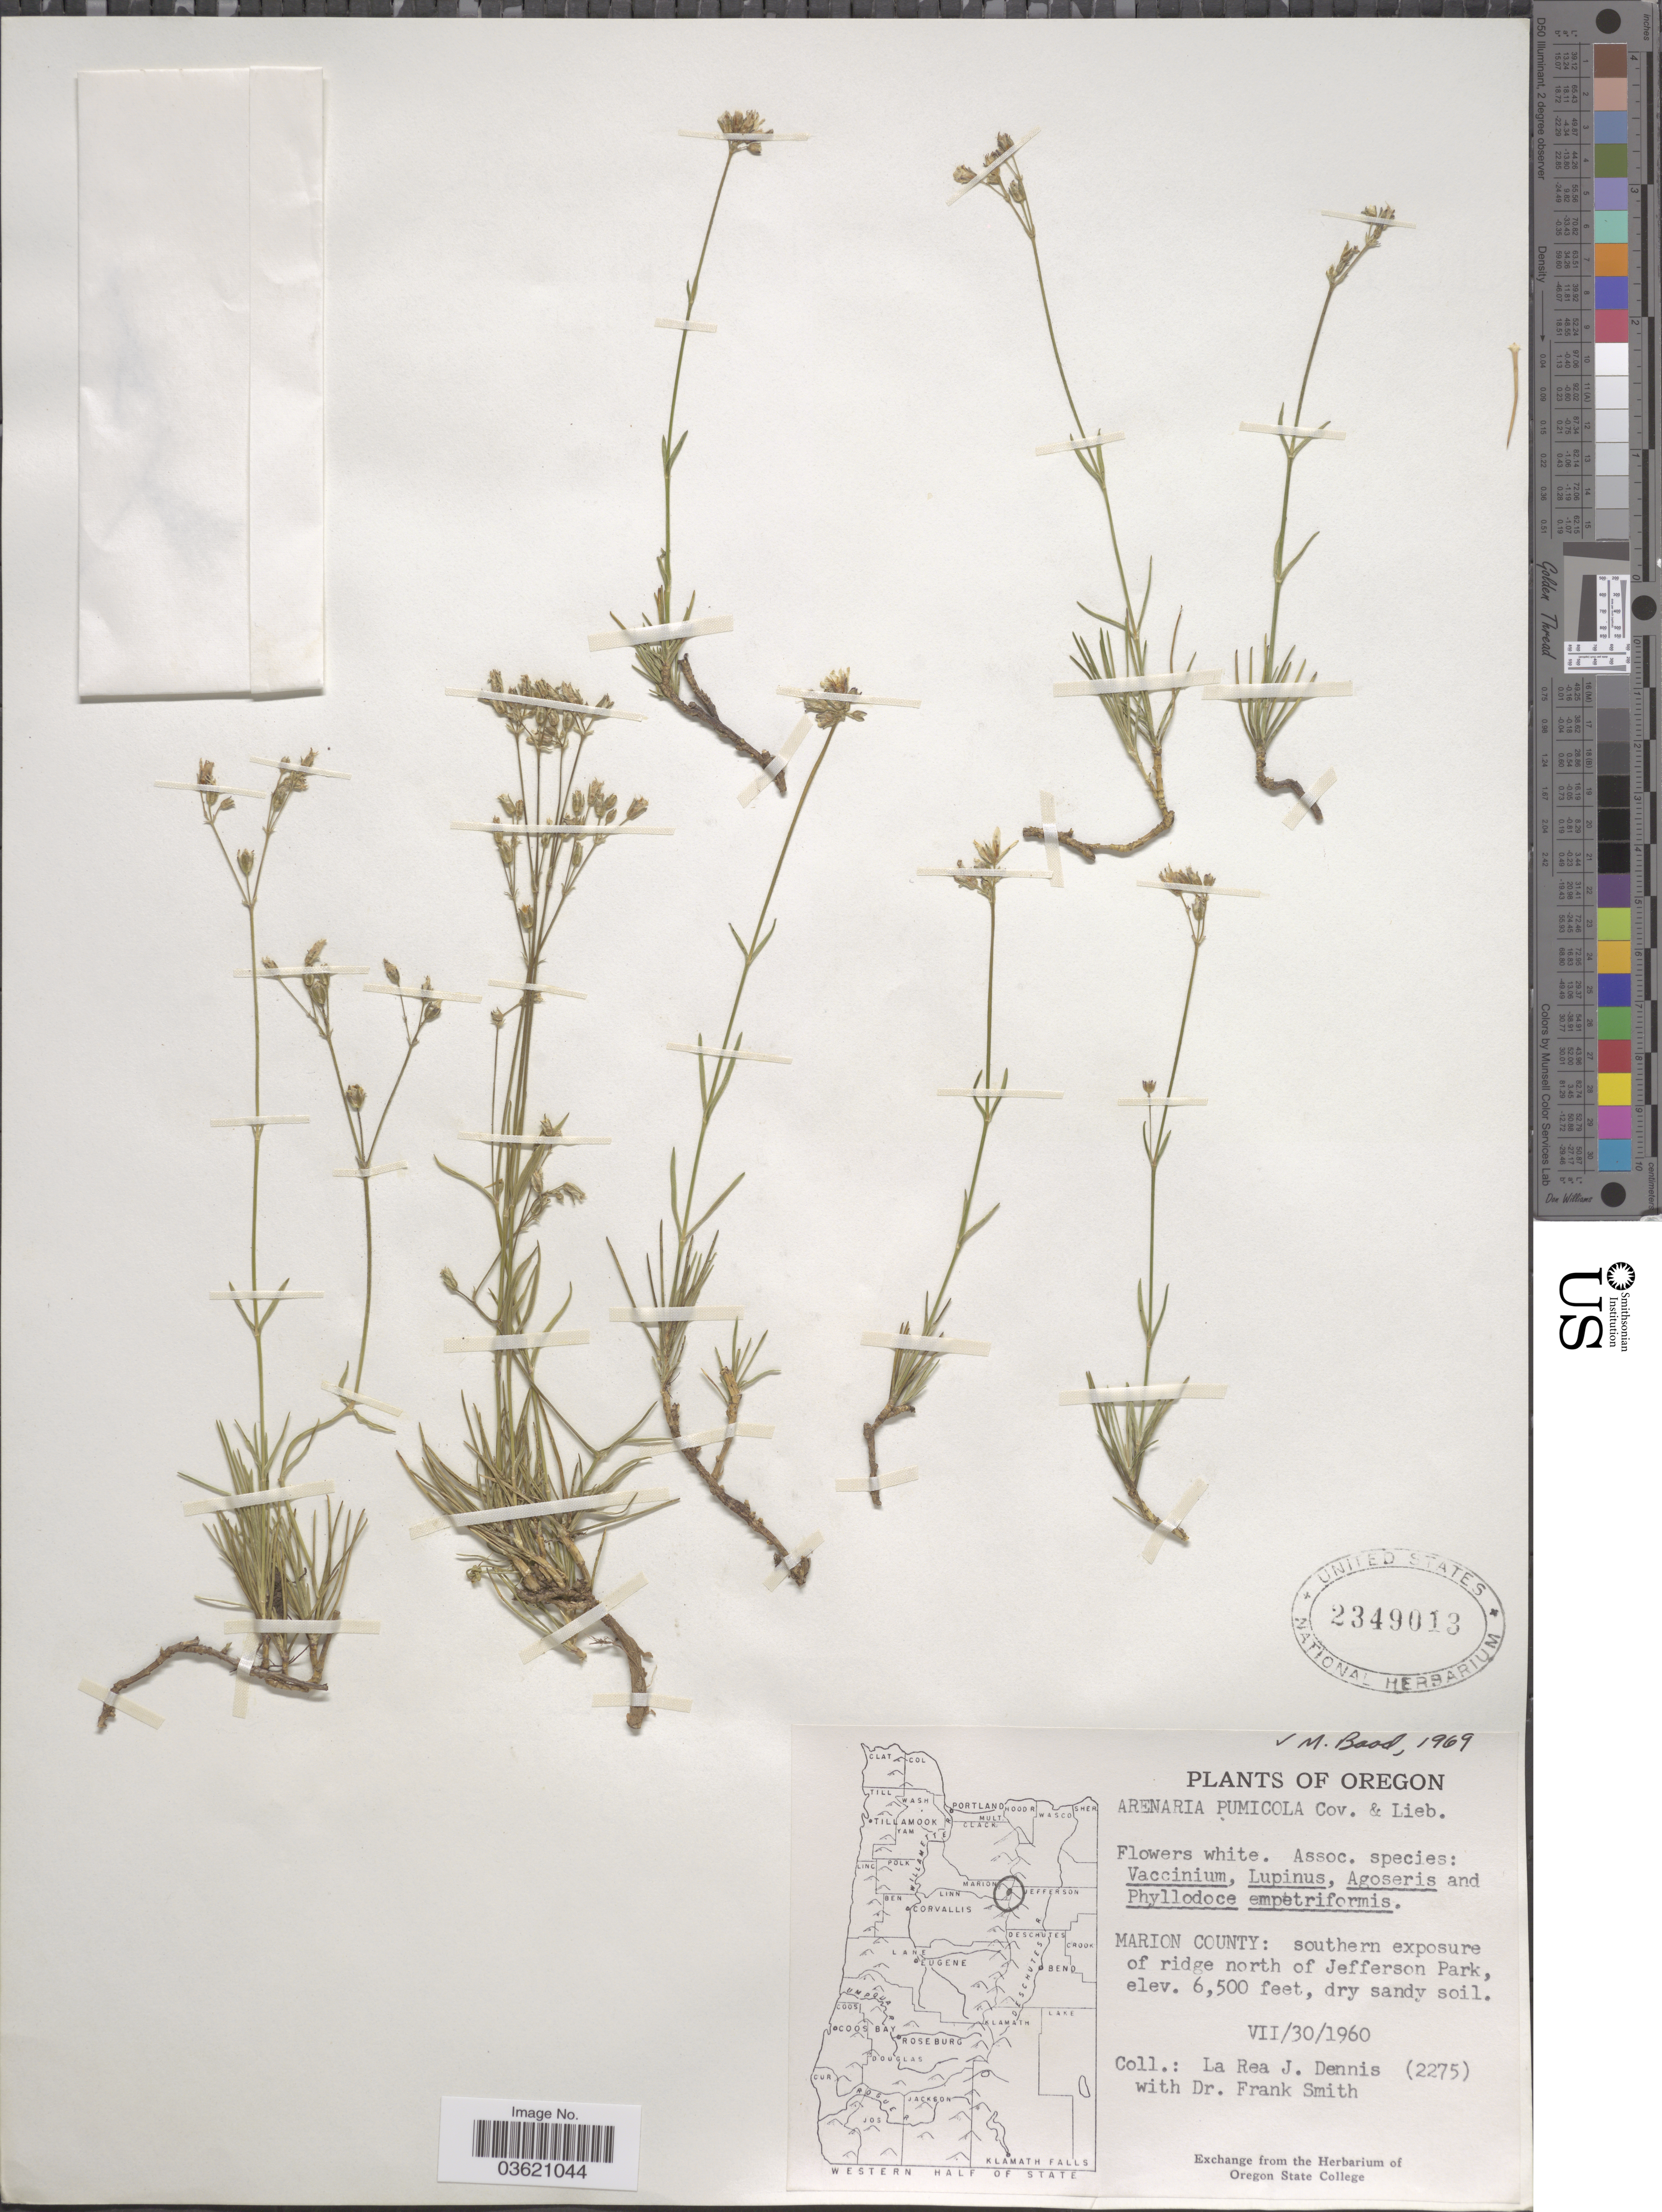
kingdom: Plantae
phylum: Tracheophyta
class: Magnoliopsida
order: Caryophyllales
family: Caryophyllaceae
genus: Eremogone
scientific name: Eremogone pumicola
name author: (Coville & Leiberg) Ikonn.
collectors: L. Dennis & F. Smith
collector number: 2275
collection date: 1960-07-30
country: United States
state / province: Oregon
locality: Marion County: southern exposure of ridge north of Jefferson Park.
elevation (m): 1981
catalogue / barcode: US 2349013